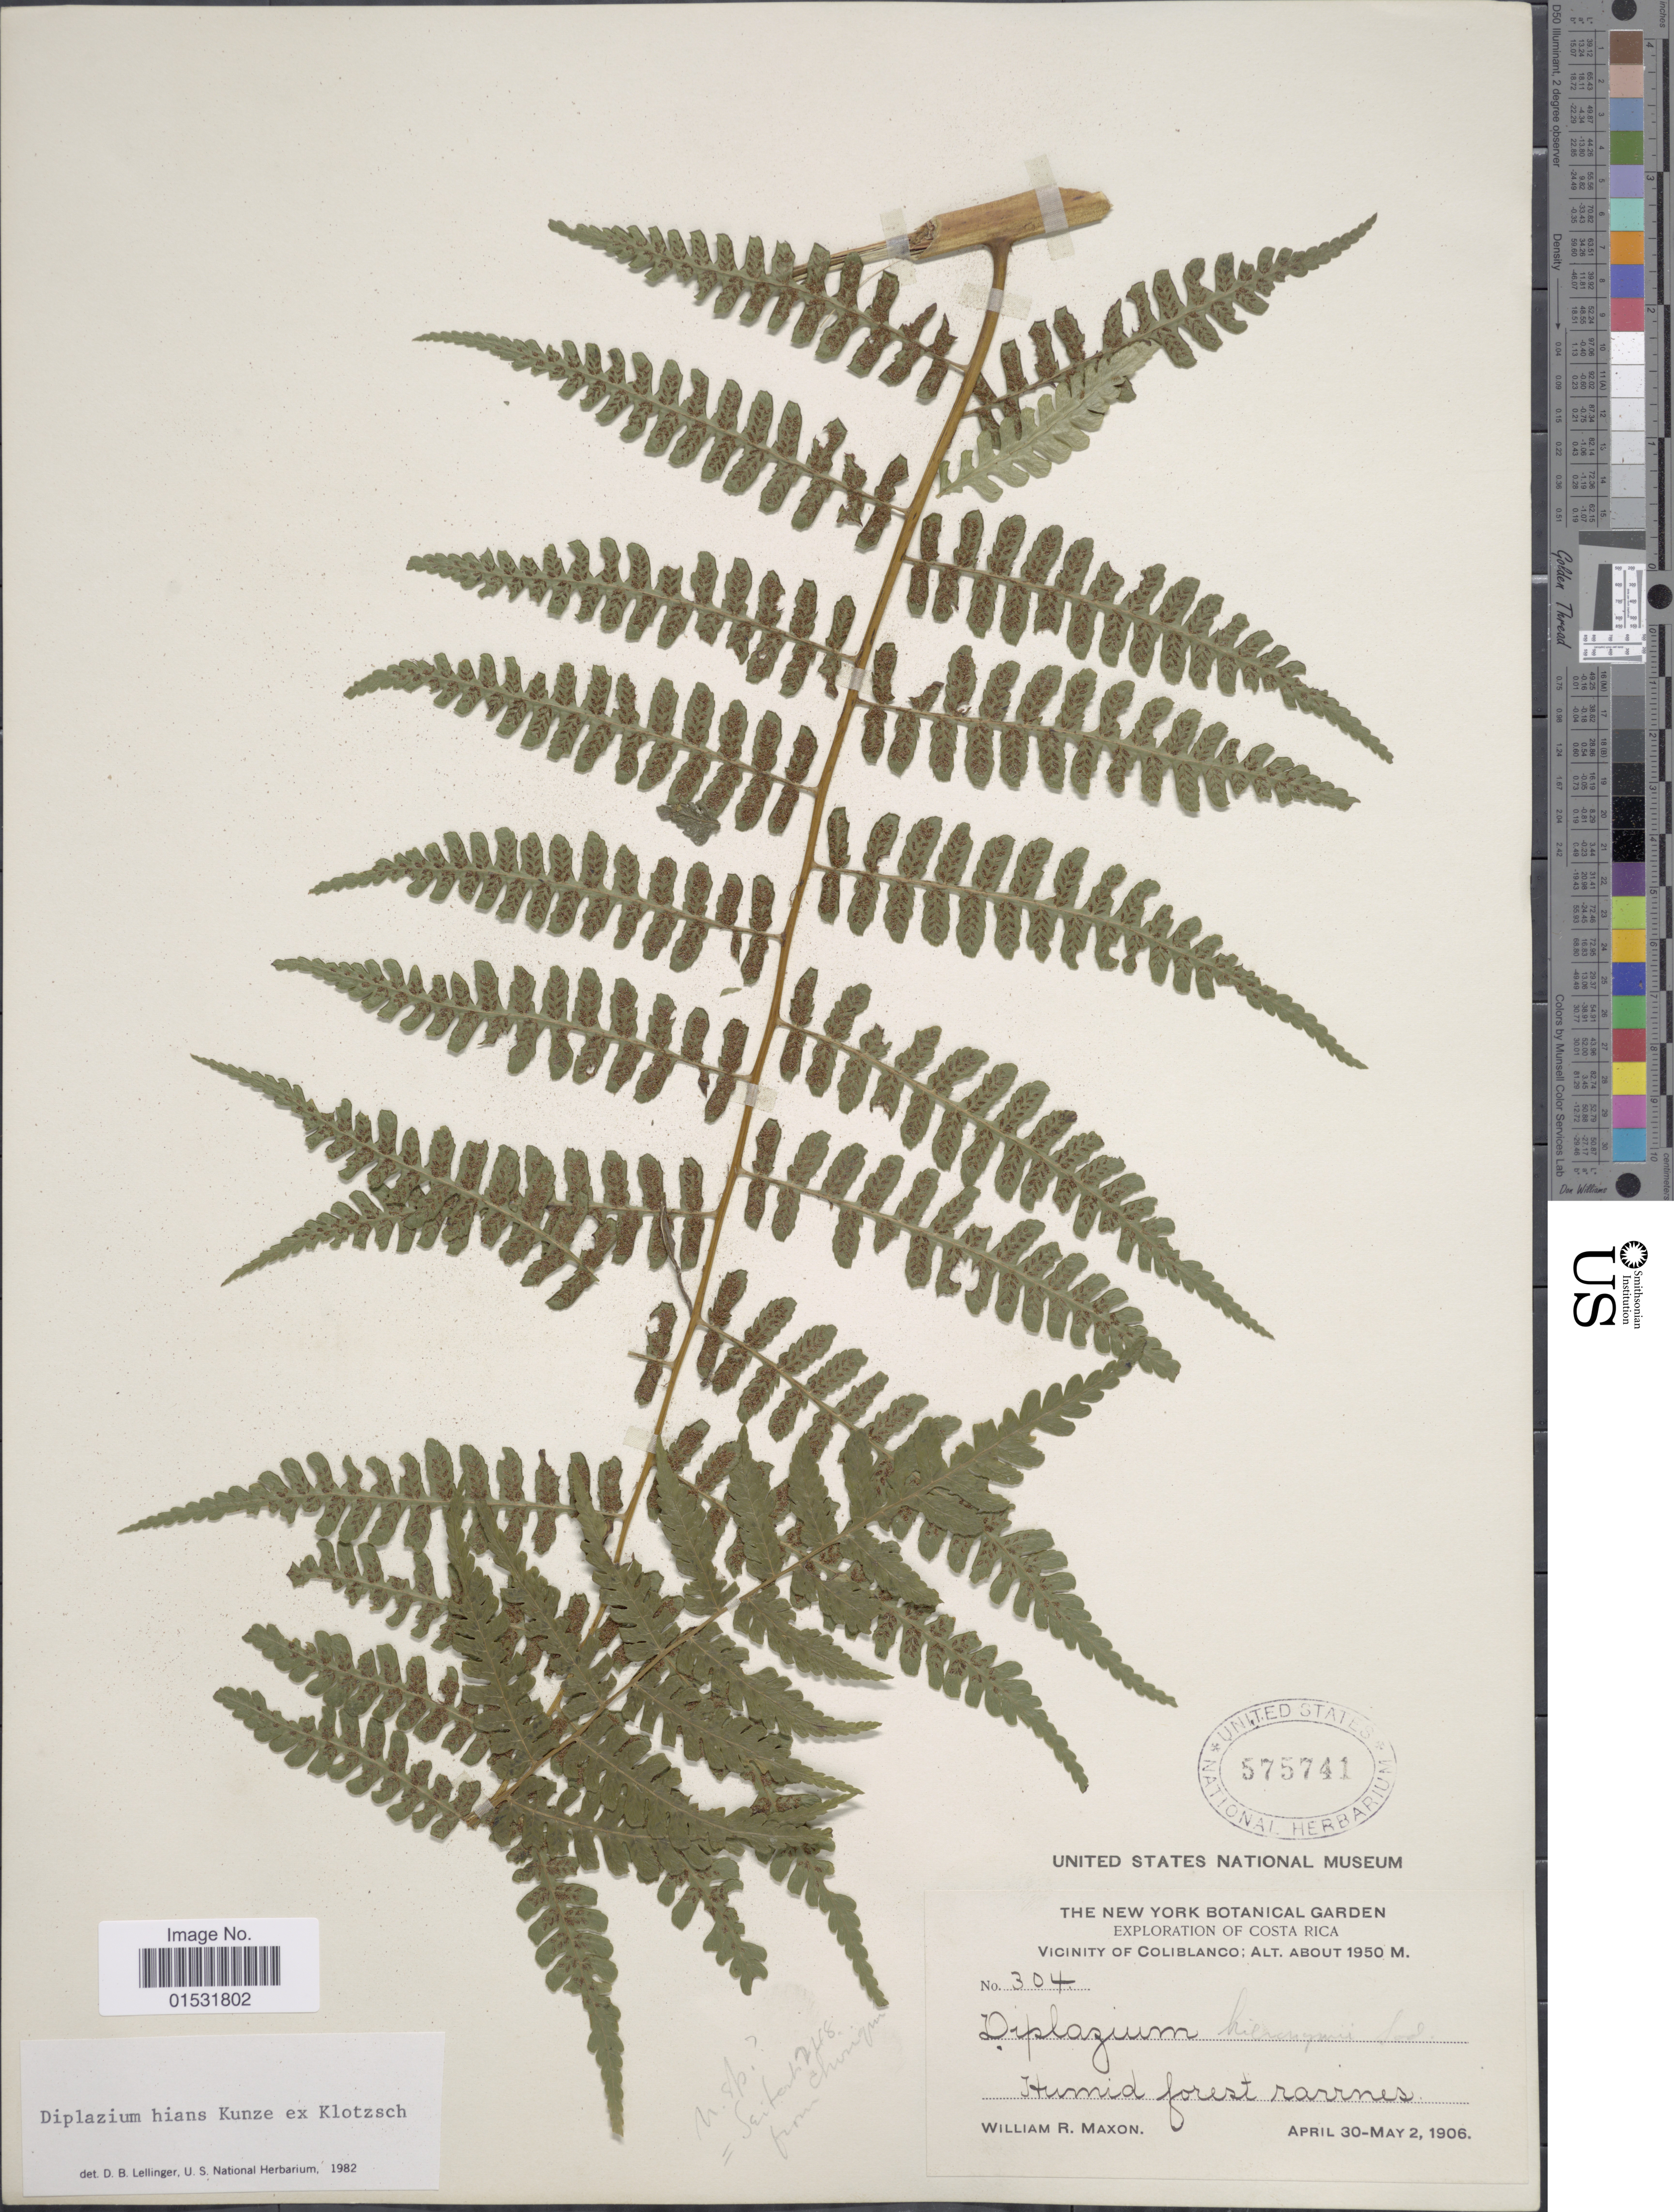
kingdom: Plantae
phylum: Tracheophyta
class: Polypodiopsida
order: Polypodiales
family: Athyriaceae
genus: Diplazium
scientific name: Diplazium hians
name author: Kunze ex Klotzsch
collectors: W. R. Maxon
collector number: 304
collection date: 1906-04-30/1906-05-02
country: Costa Rica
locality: Vicinity of Coliblanco.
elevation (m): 1950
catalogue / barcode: US 575741